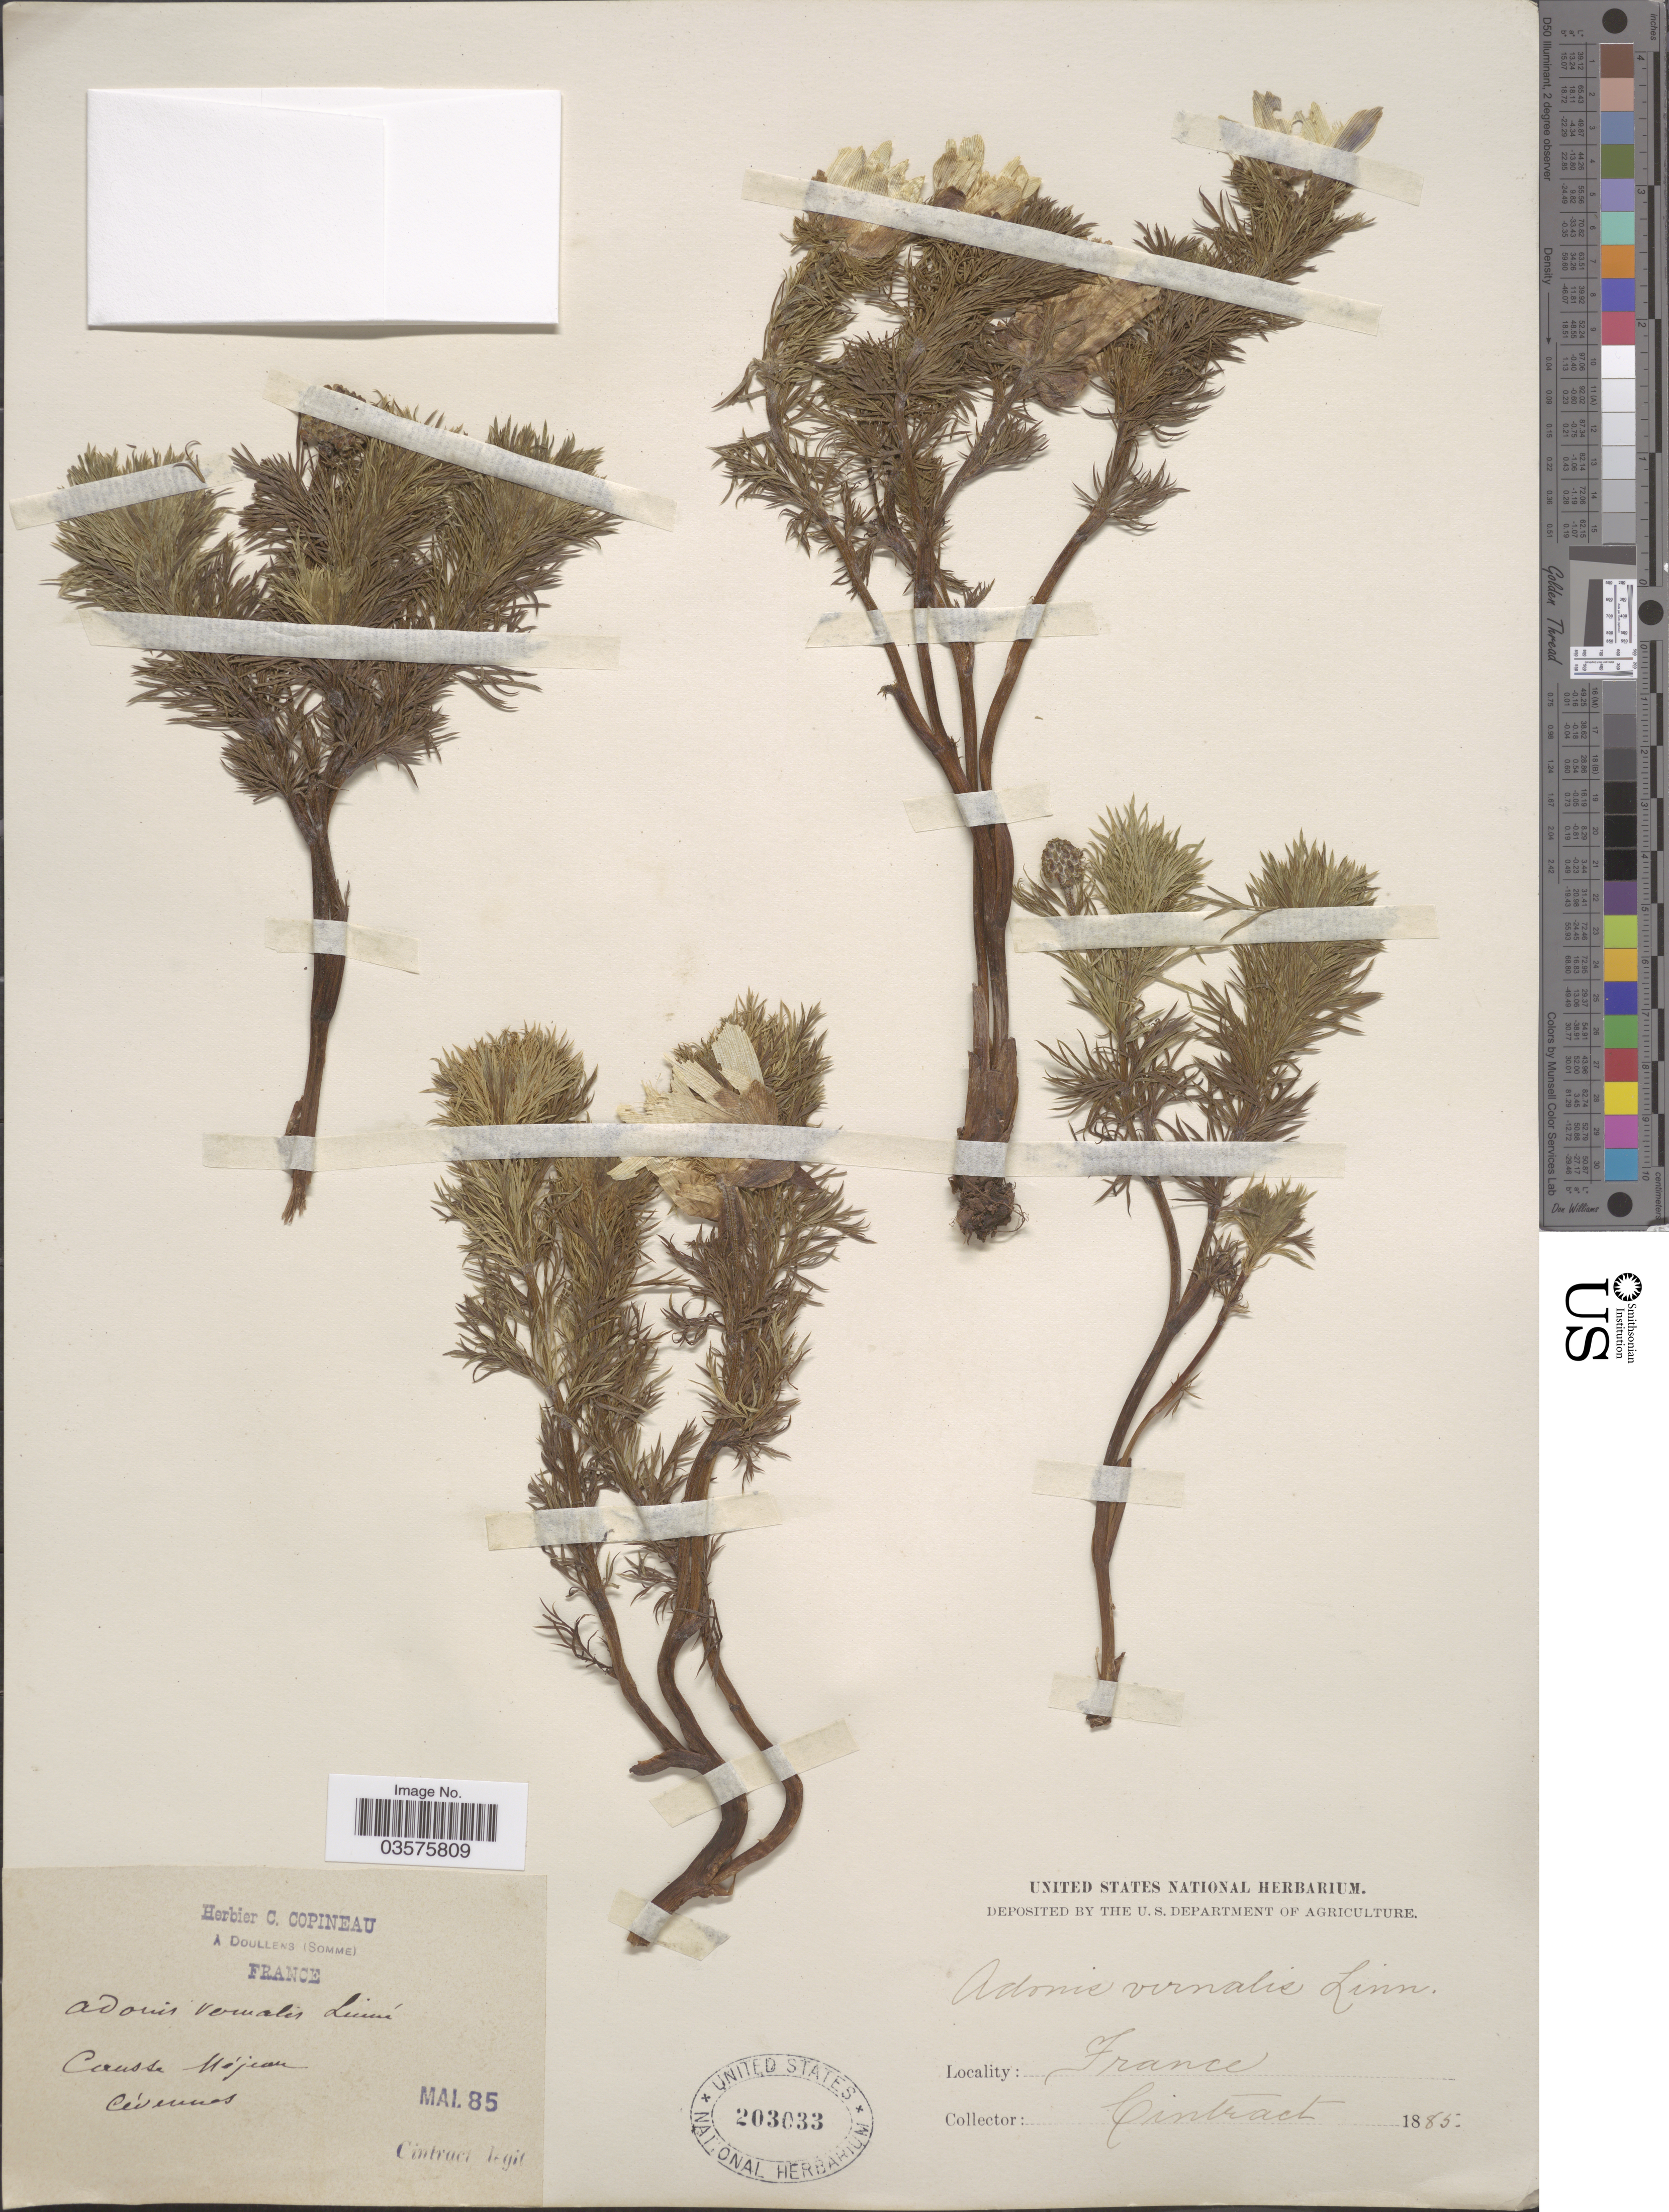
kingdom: Plantae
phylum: Tracheophyta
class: Magnoliopsida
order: Ranunculales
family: Ranunculaceae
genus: Adonis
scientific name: Adonis vernalis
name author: L.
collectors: Cintract, --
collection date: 1885-05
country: France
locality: Causse Méjean, Cévennes.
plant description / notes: Corrected "Causta Mèjean Cevennes" to "Causse Méjean, Cévennes."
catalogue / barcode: US 203033